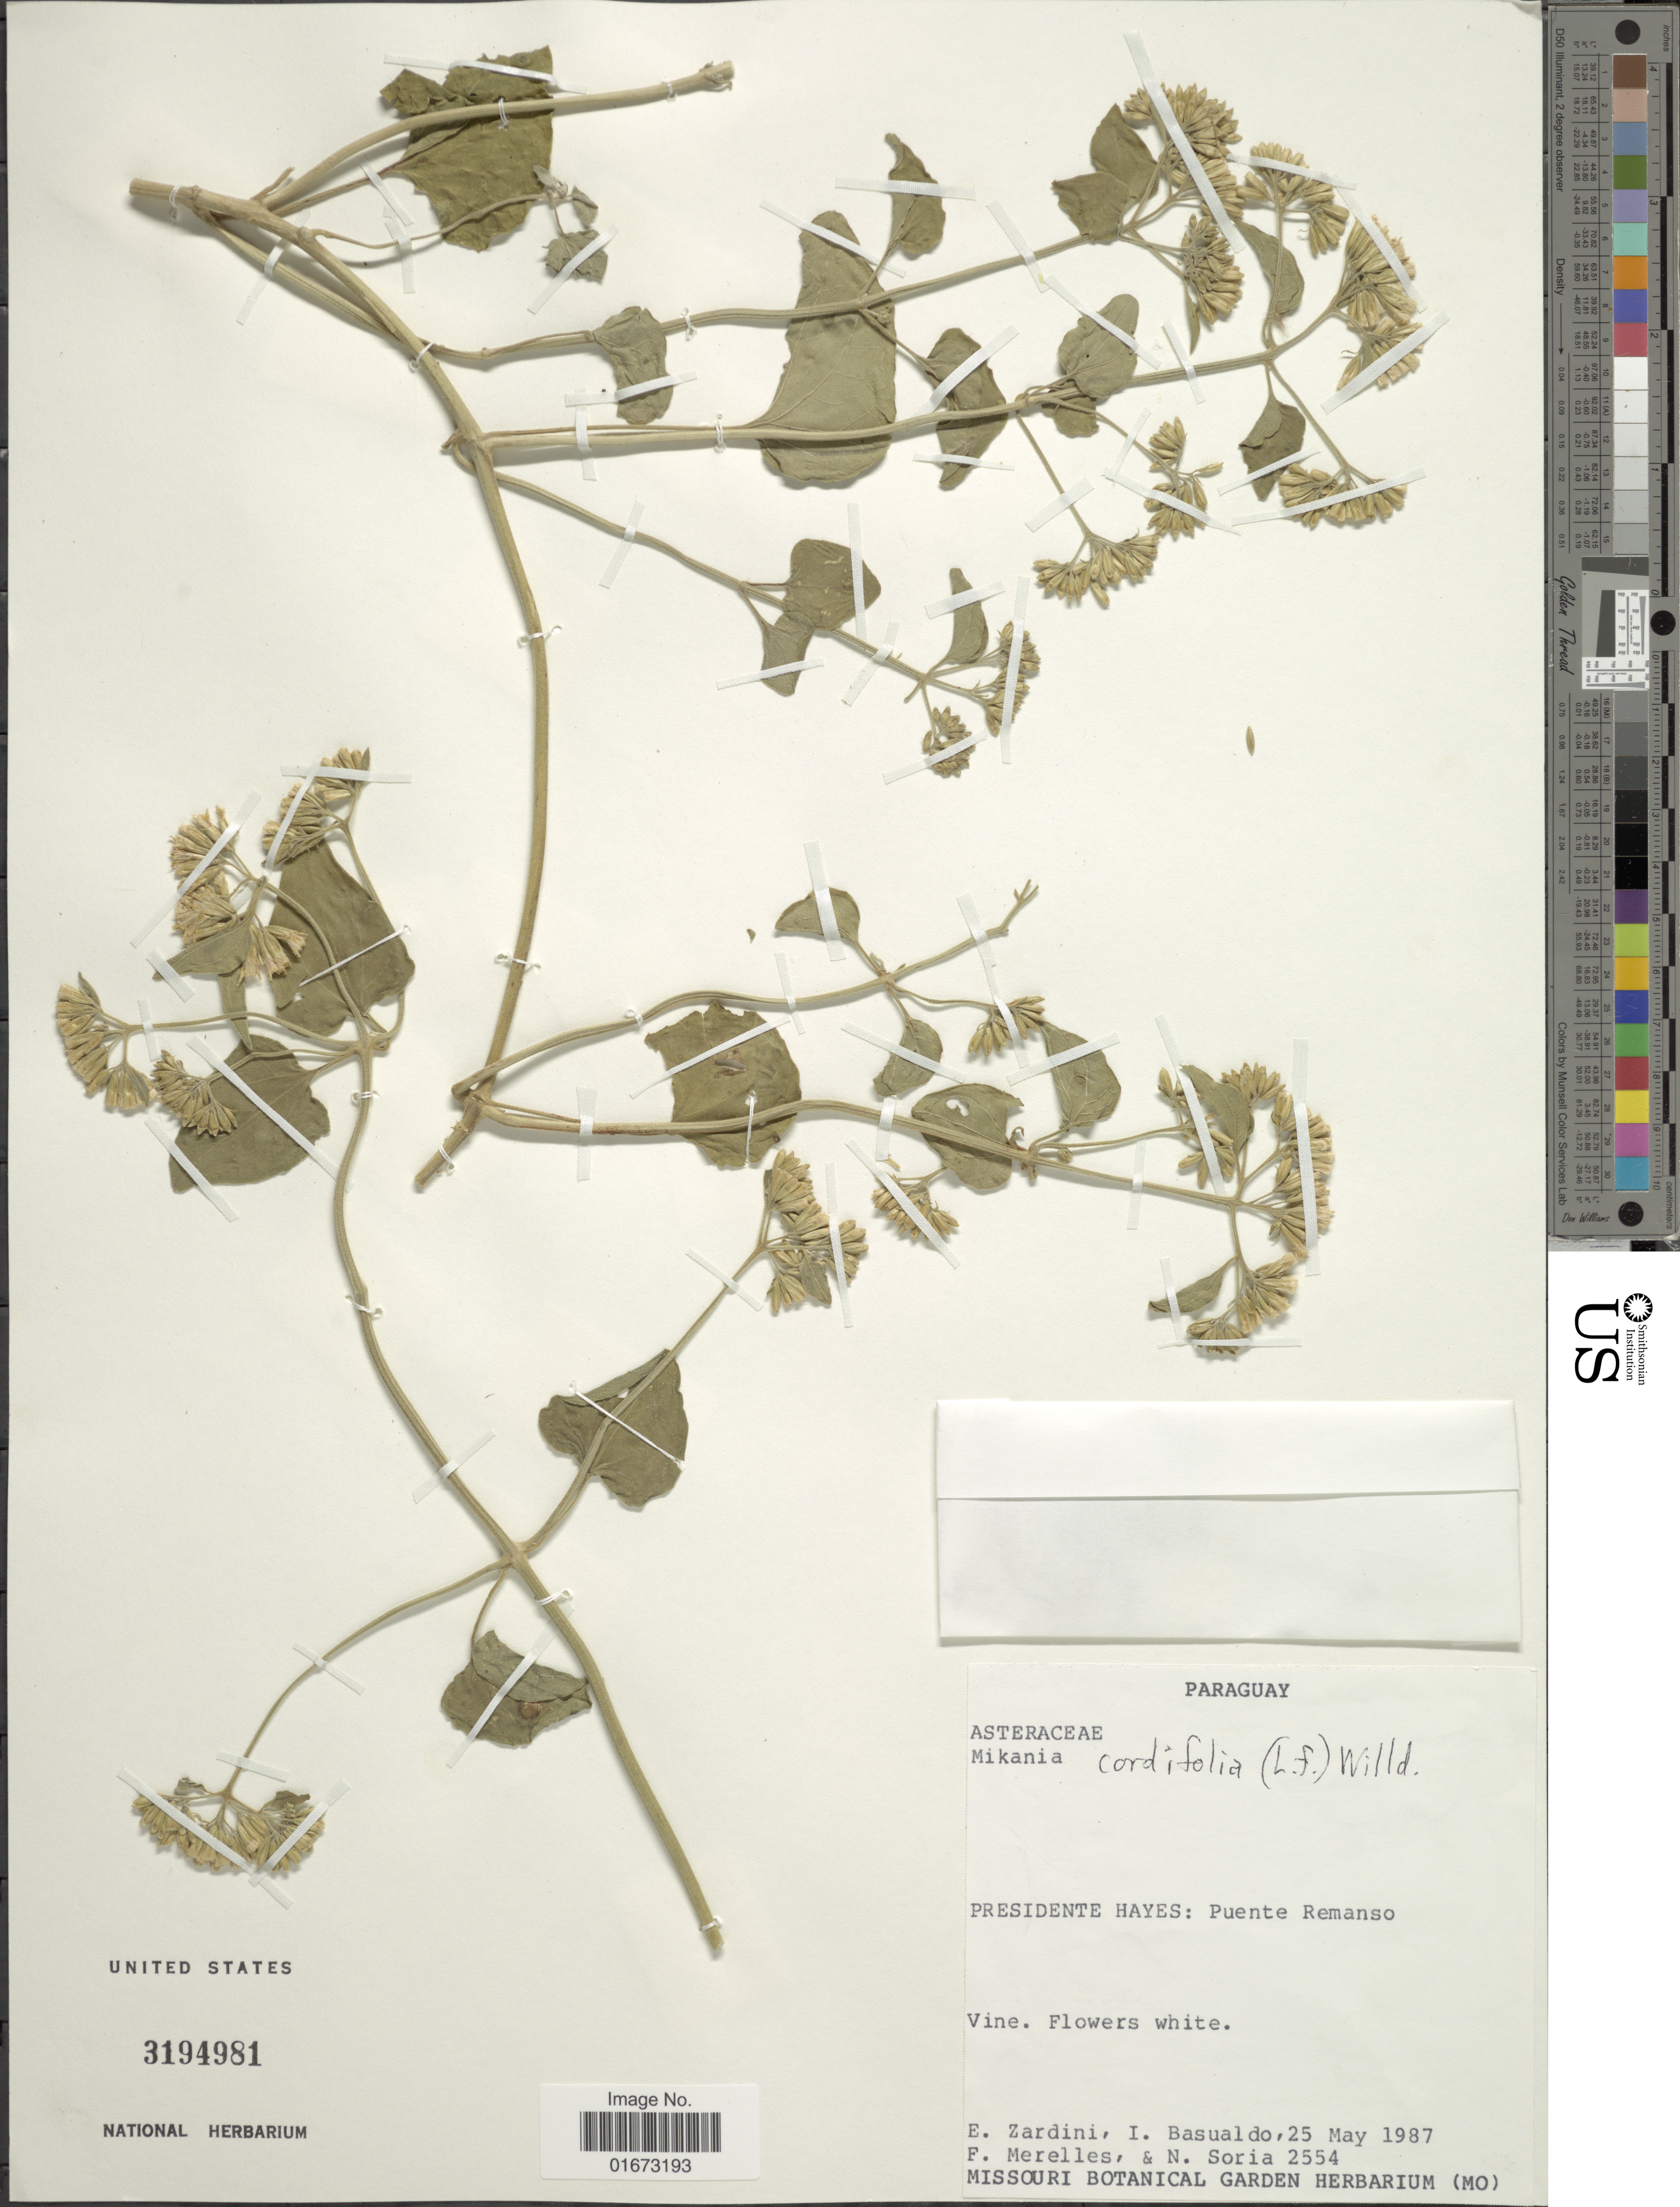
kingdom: Plantae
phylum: Tracheophyta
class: Magnoliopsida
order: Asterales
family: Asteraceae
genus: Mikania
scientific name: Mikania cordifolia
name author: Kunth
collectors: E. M. Zardini, I. Basualdo, F. Merelles & N. Soria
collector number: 2554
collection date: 1987-05-25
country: Paraguay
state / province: Presidente Hayes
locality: Puente Remanso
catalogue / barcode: US 3194981